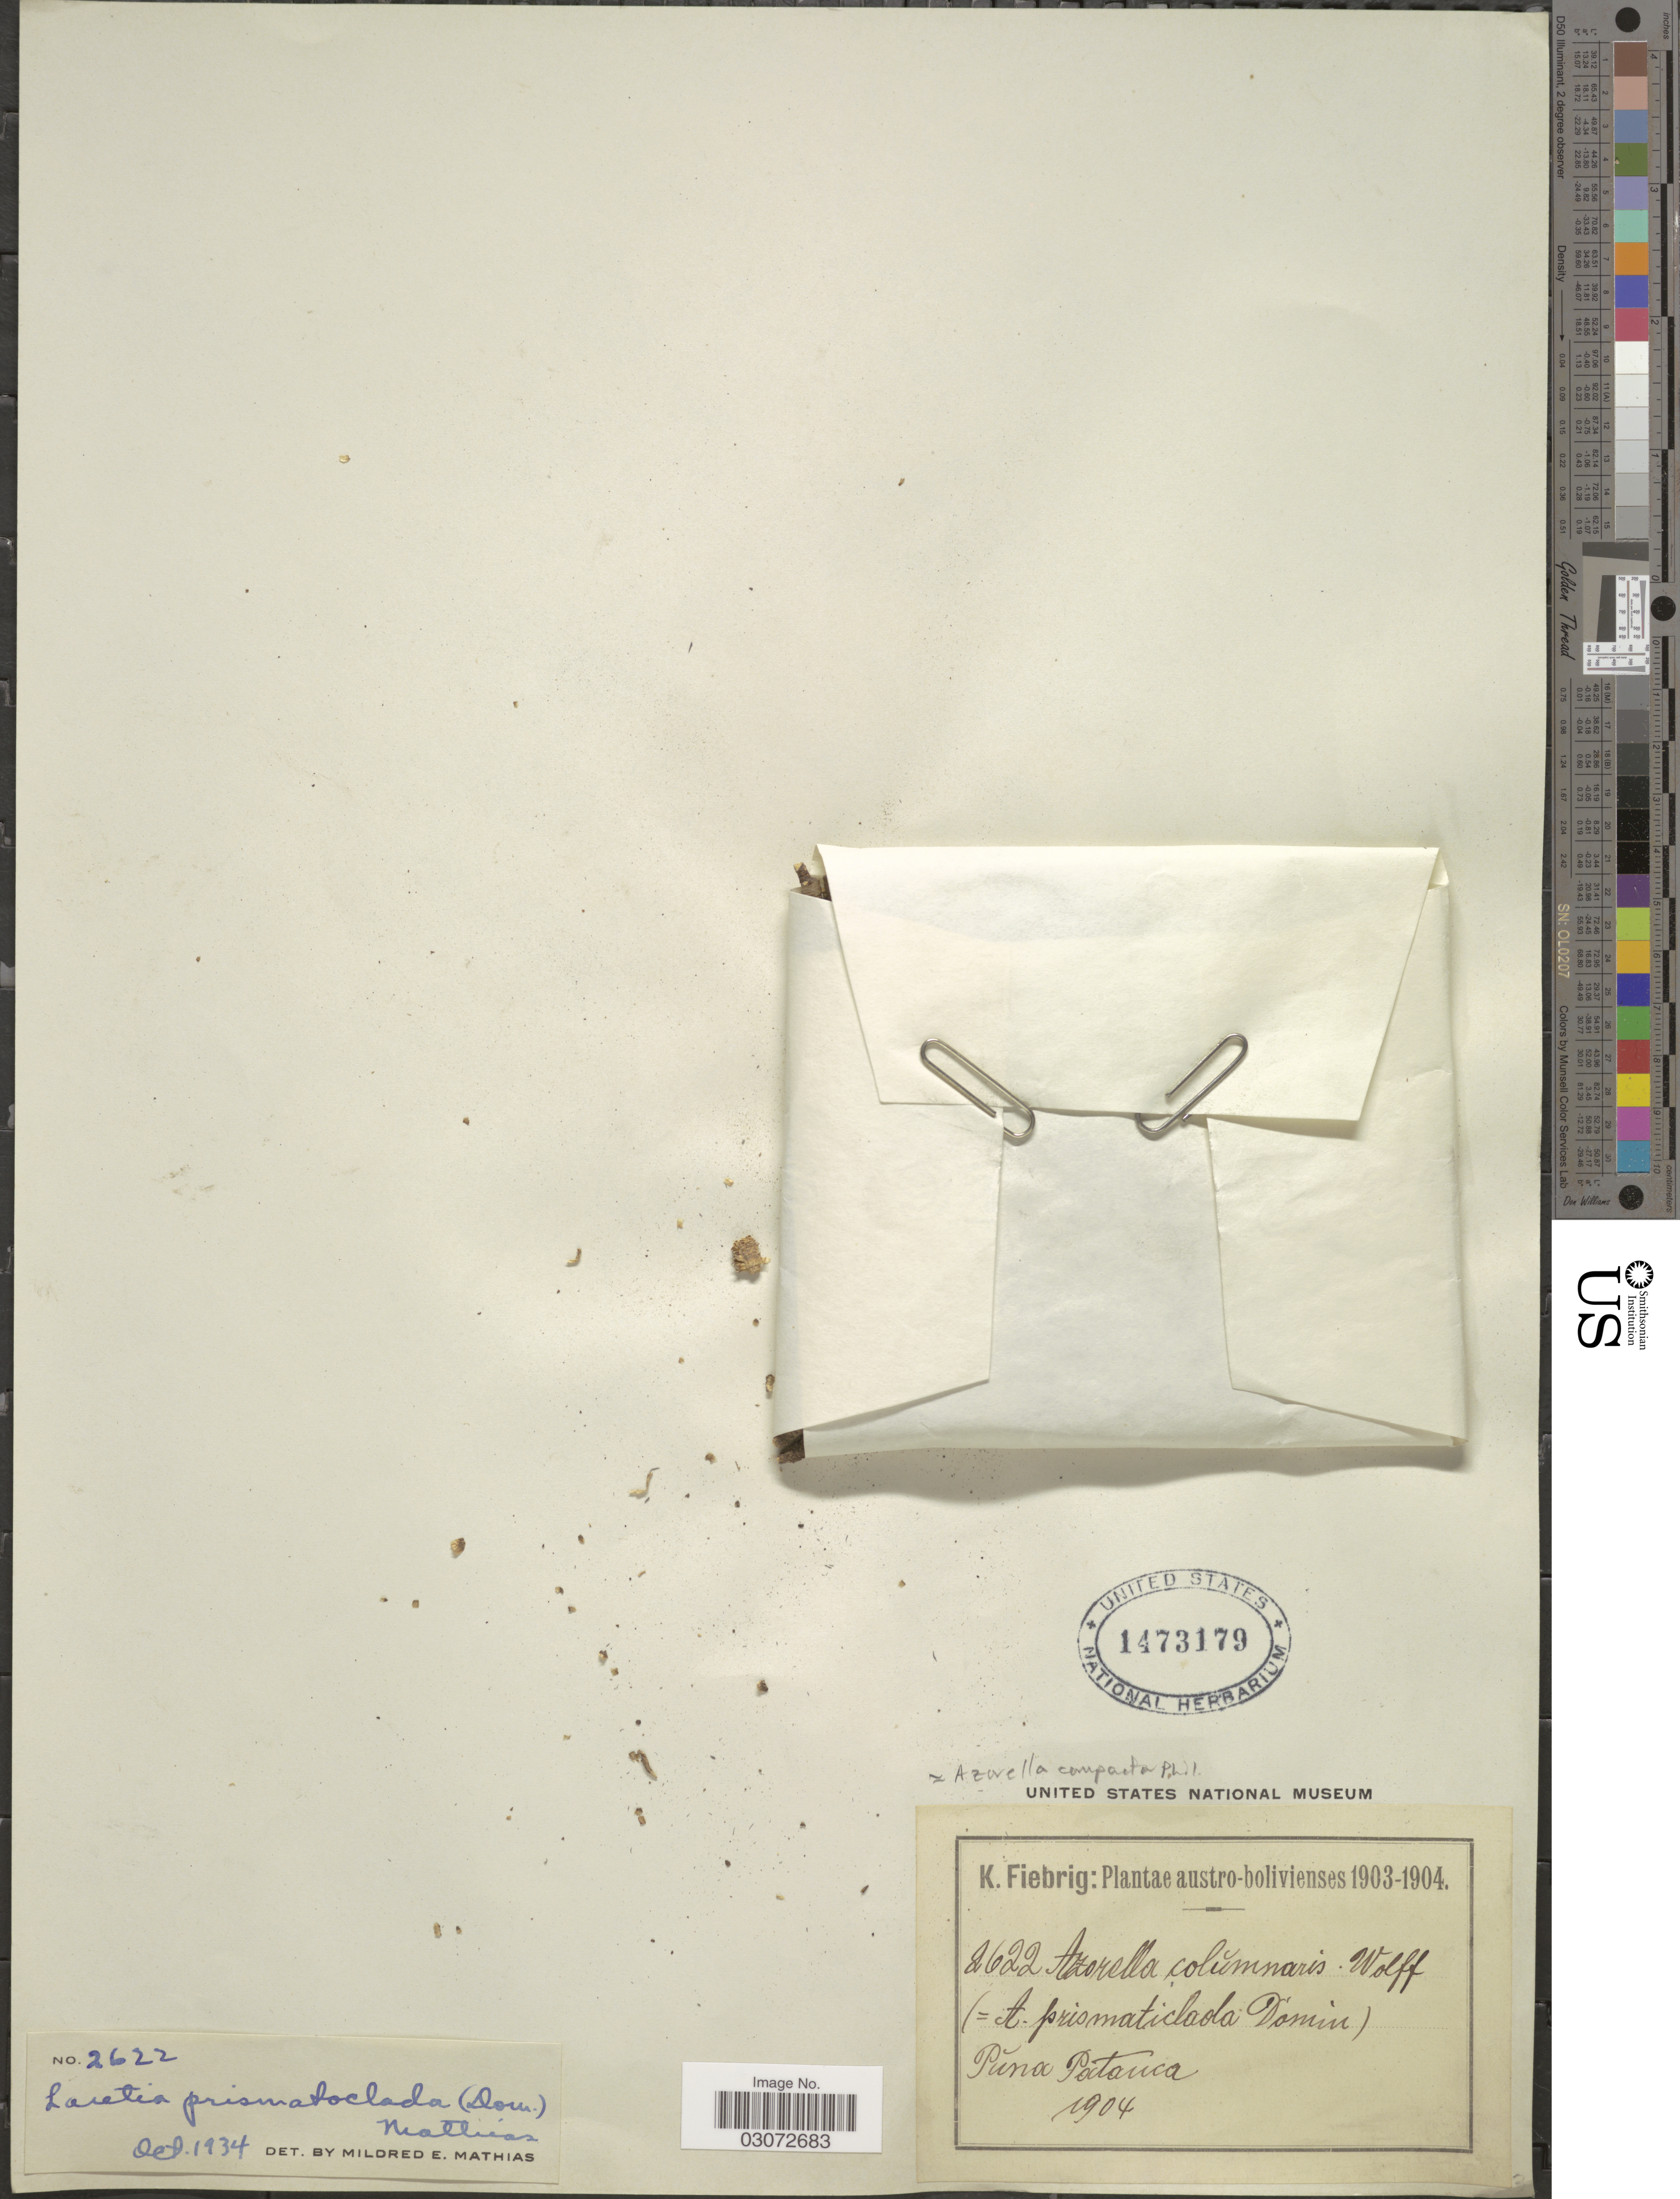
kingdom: Plantae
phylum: Tracheophyta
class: Magnoliopsida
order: Apiales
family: Apiaceae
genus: Azorella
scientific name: Azorella compacta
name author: Phil.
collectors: K. Fiebrig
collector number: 2622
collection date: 1904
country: Bolivia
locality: Austro-Bolivienses. Púna Patanca.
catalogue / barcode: US 1473179